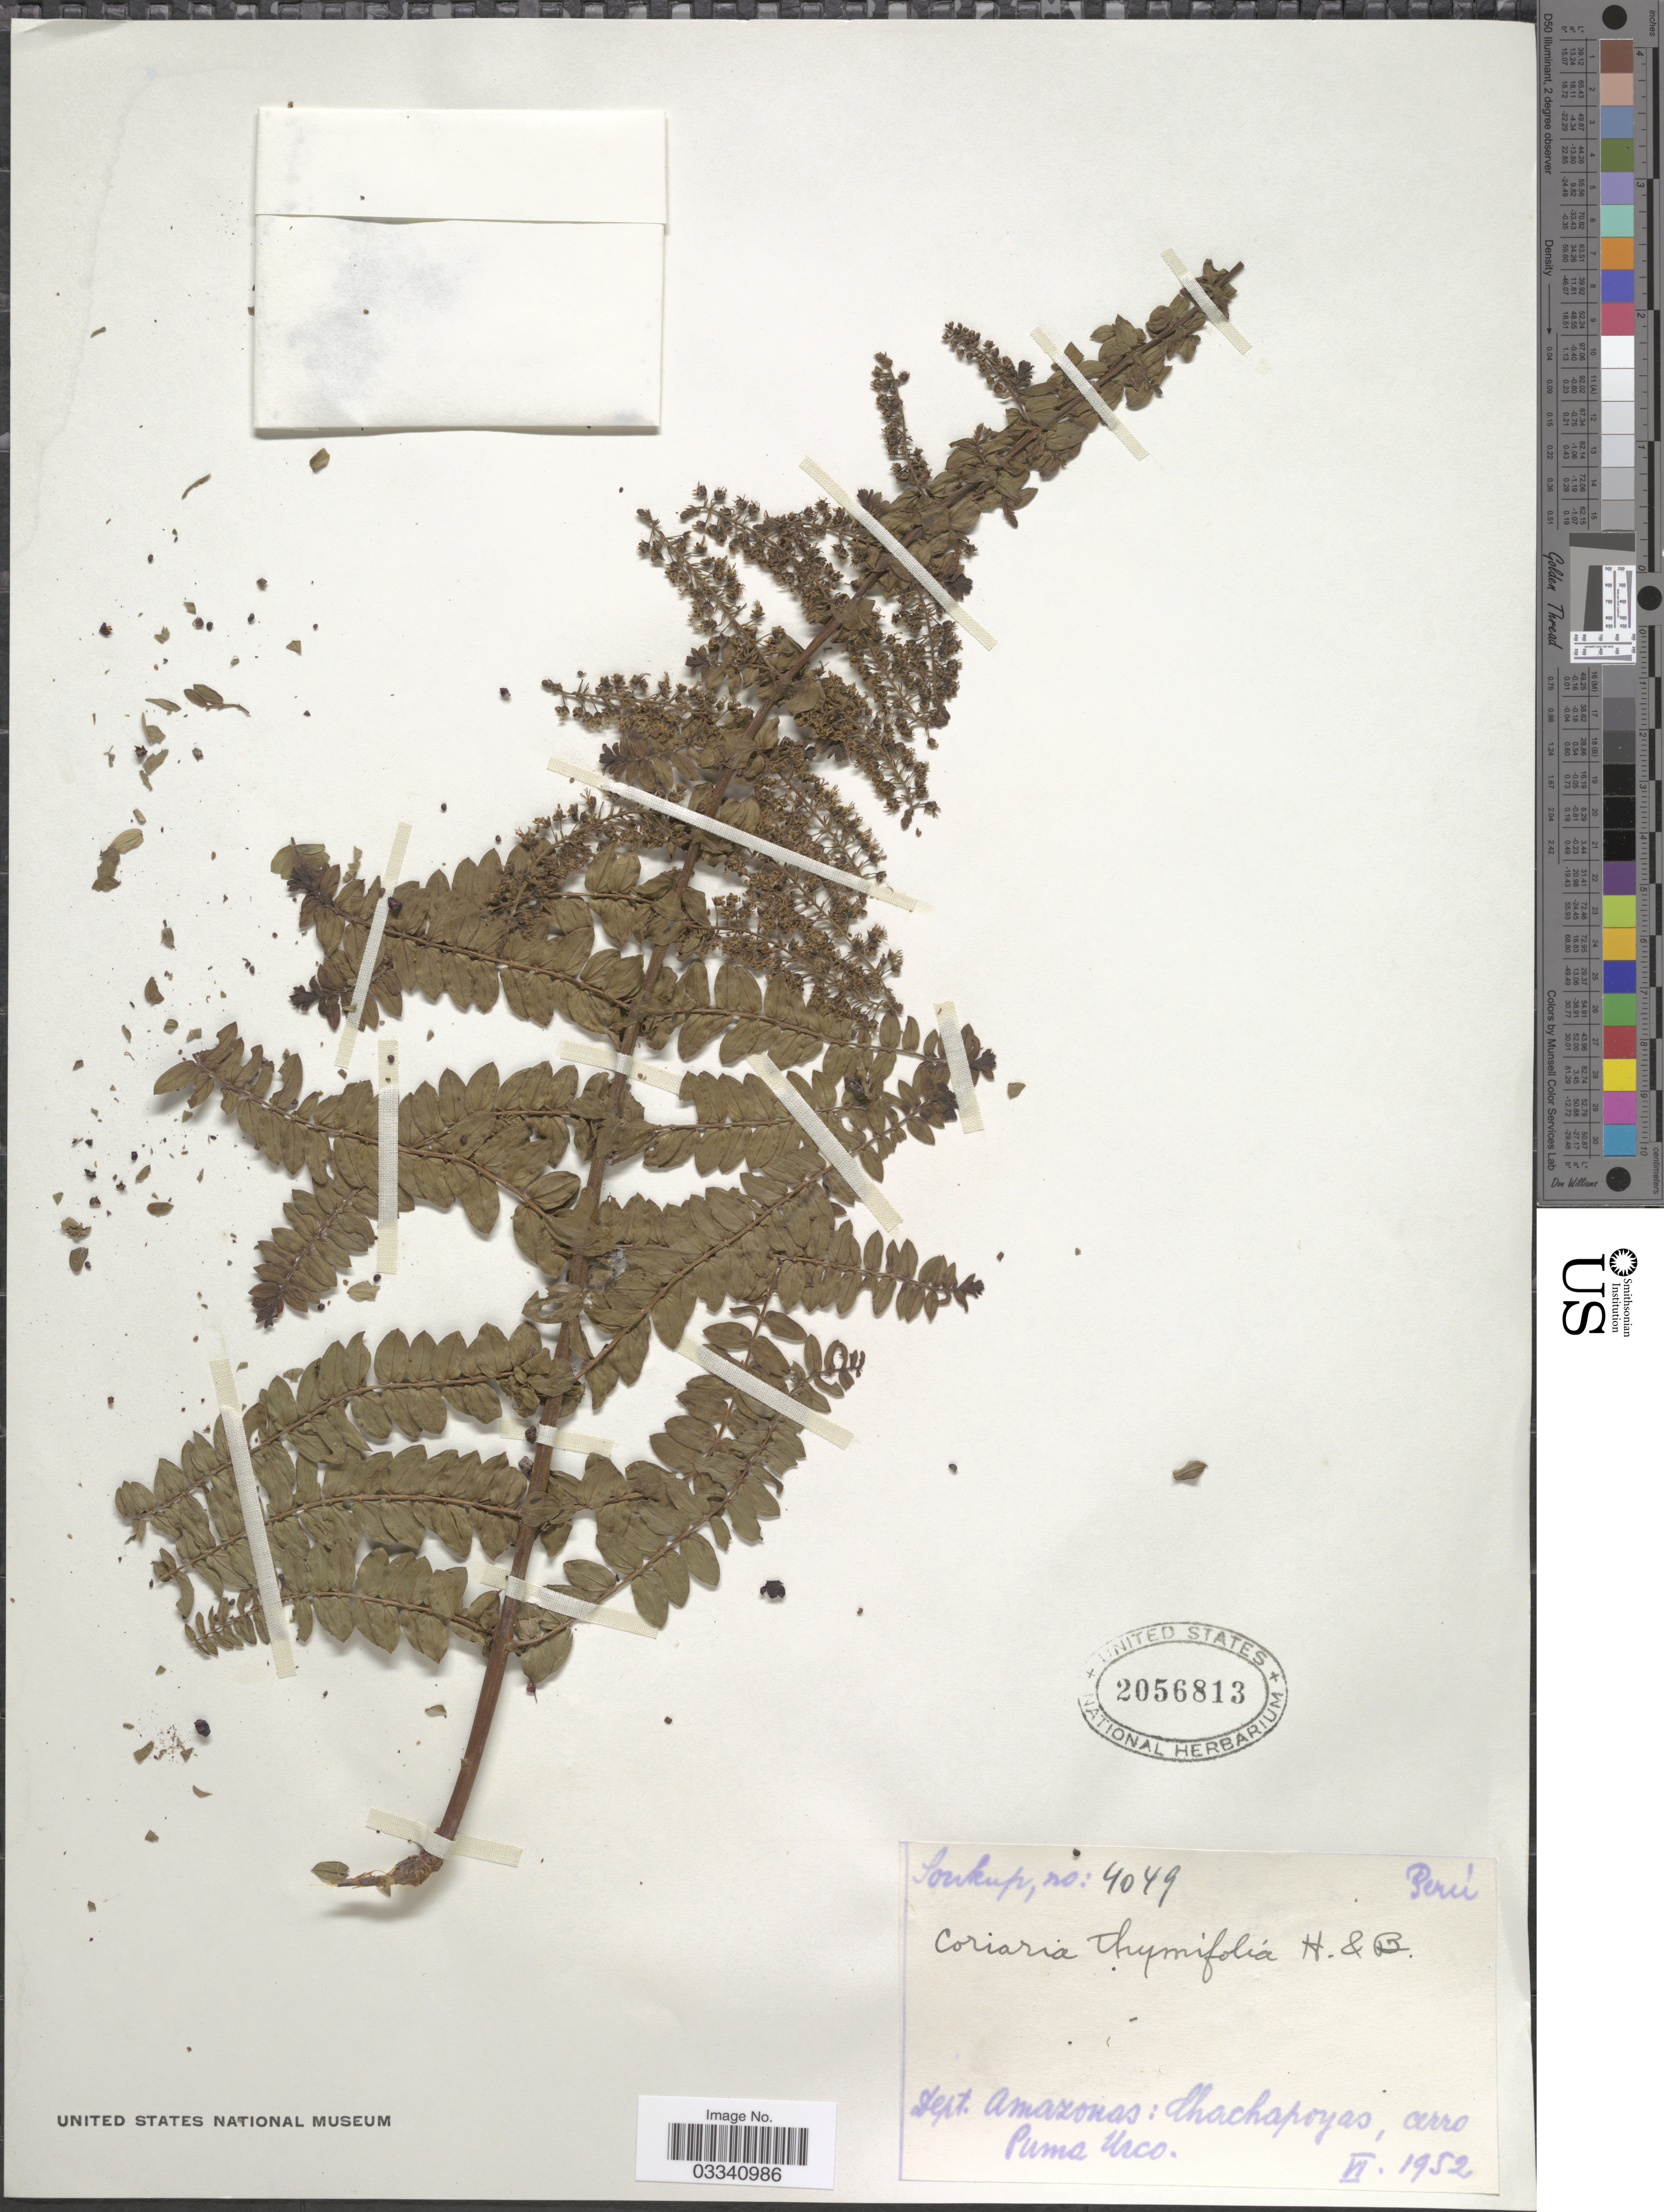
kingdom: Plantae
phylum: Tracheophyta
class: Magnoliopsida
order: Cucurbitales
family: Coriariaceae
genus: Coriaria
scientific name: Coriaria ruscifolia subsp. microphylla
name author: (Poir.) L.E. Skog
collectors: -- Soukup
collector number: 4049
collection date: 1952-06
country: Peru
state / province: Amazonas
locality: Dept. Amazonas: Chachapoyas, cerro Puma Urco.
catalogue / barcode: US 2056813